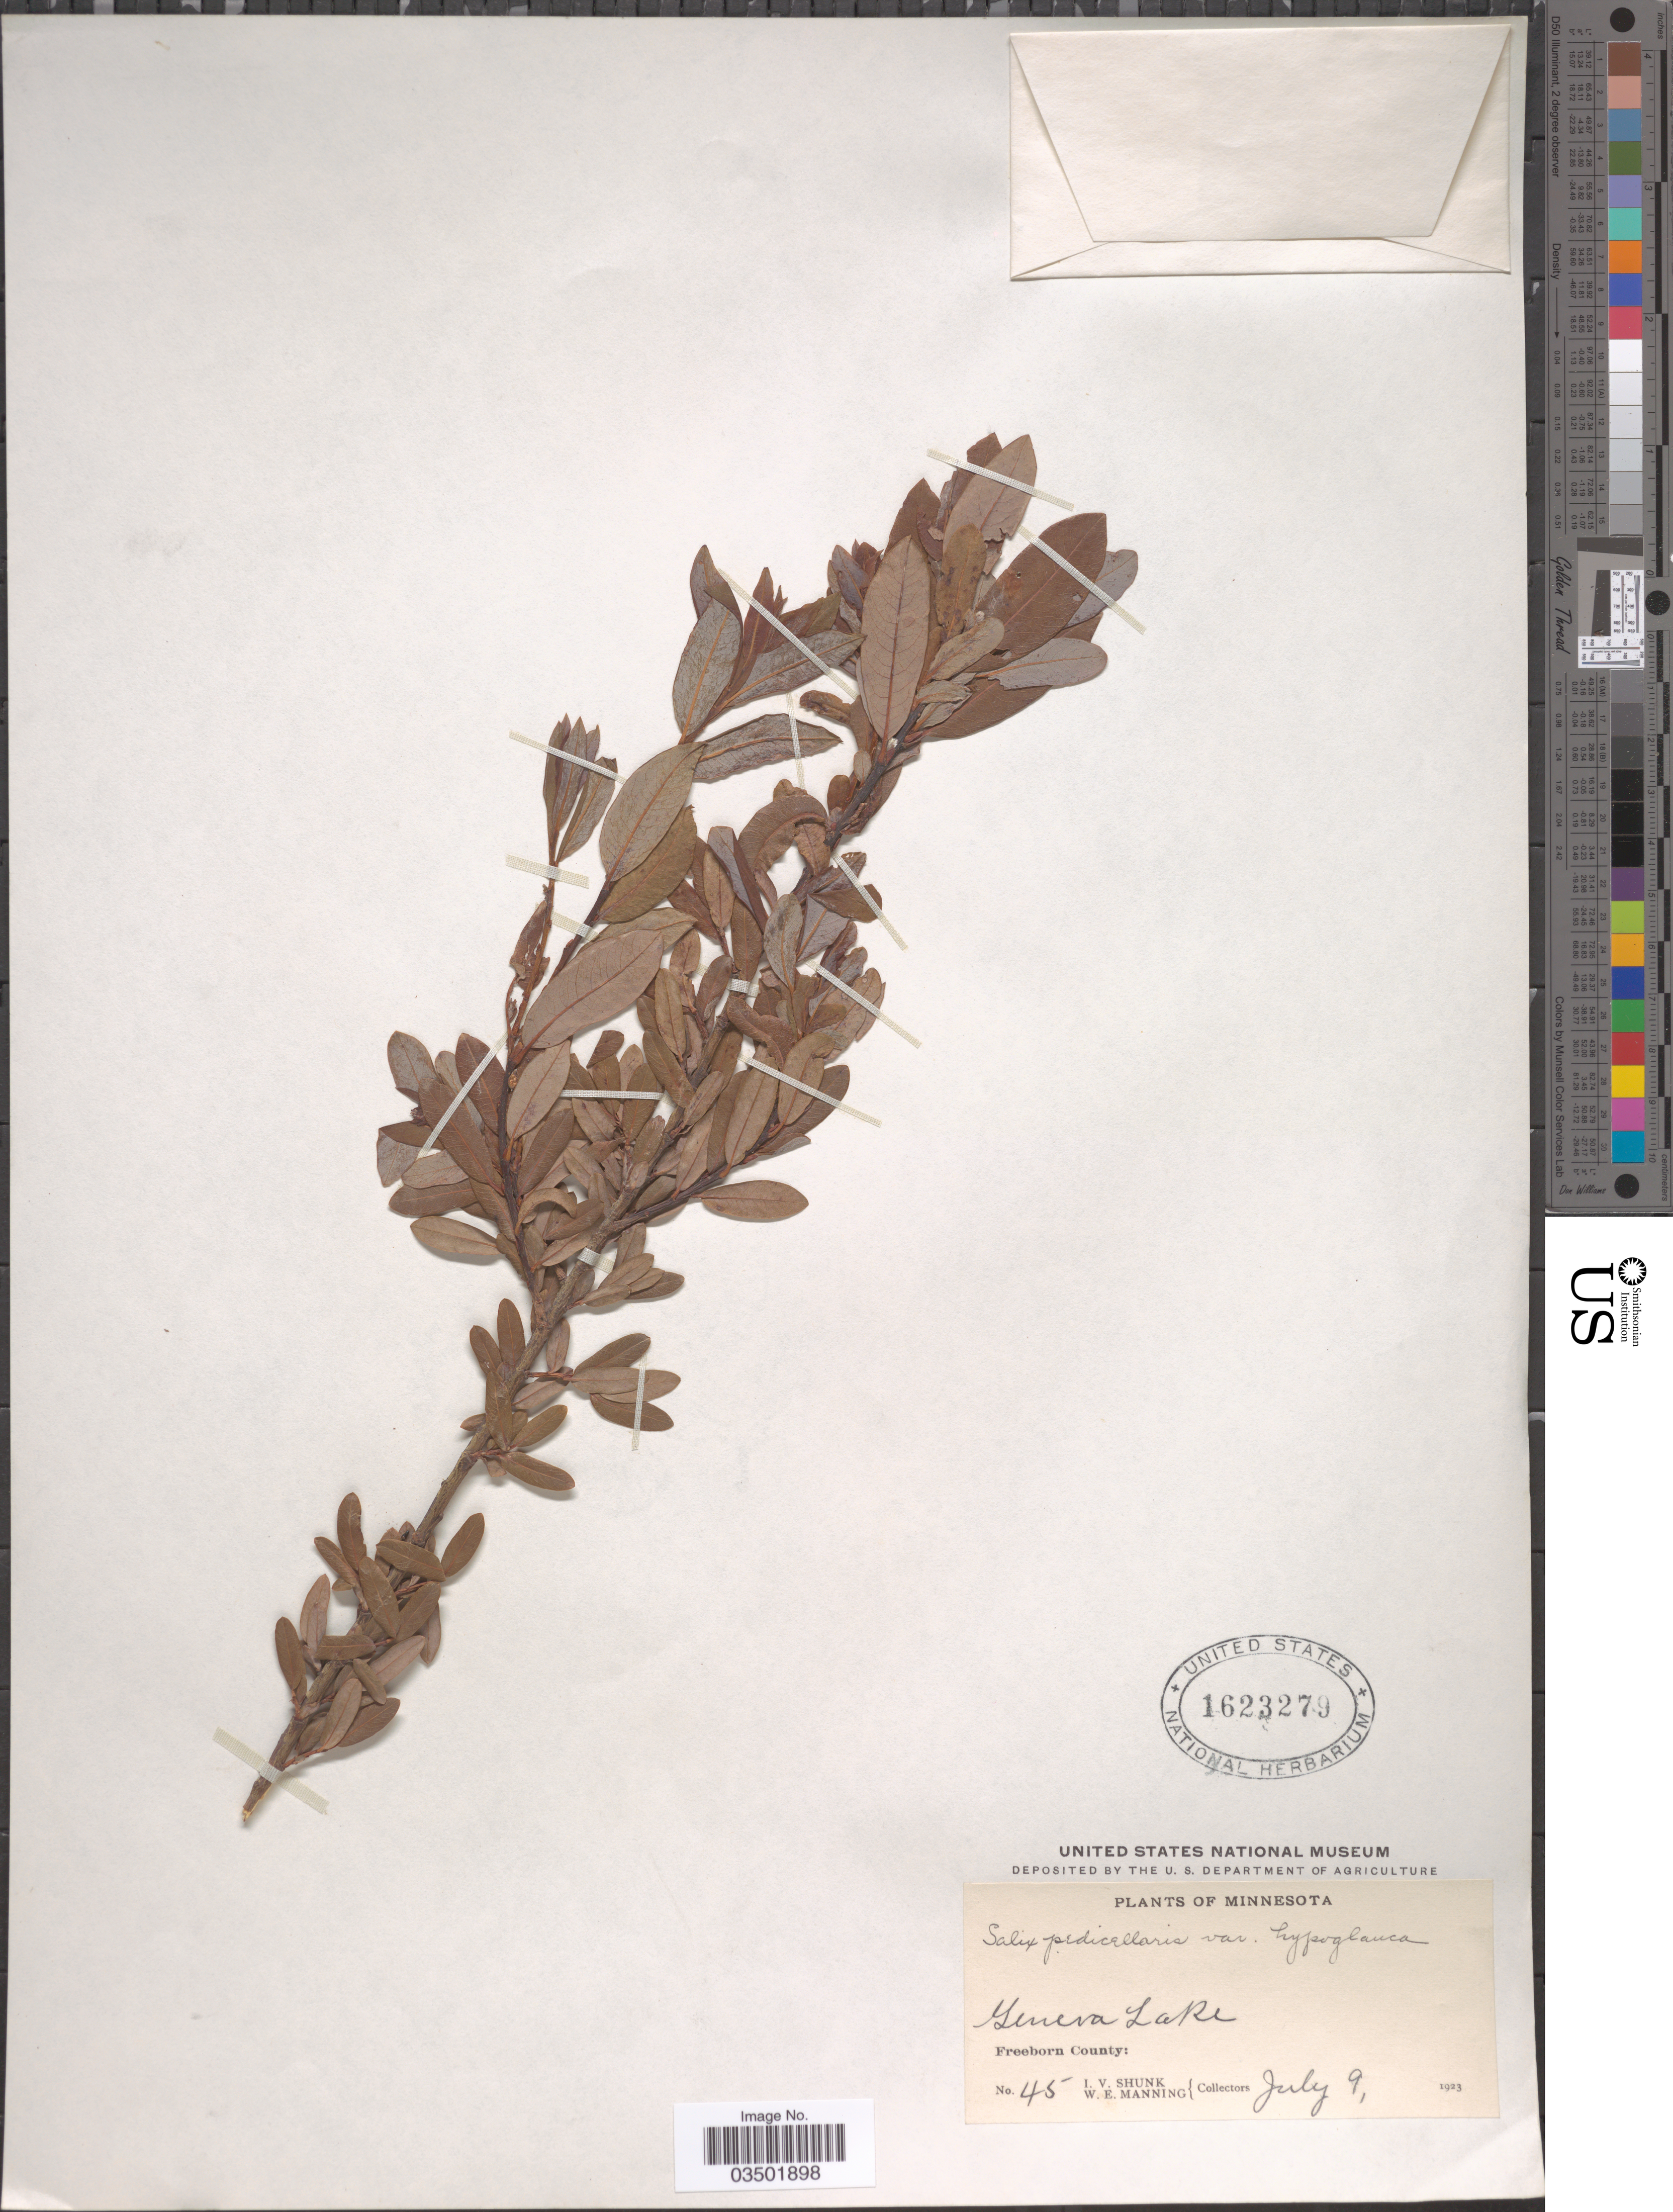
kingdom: Plantae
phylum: Tracheophyta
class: Magnoliopsida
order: Malpighiales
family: Salicaceae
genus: Salix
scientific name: Salix pedicellaris var. hypoglauca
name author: Fernald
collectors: I. Shunk & W. Manning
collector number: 45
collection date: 1923-07-09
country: United States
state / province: Minnesota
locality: Geneva Lake. Freeborn County.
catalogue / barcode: US 1623279